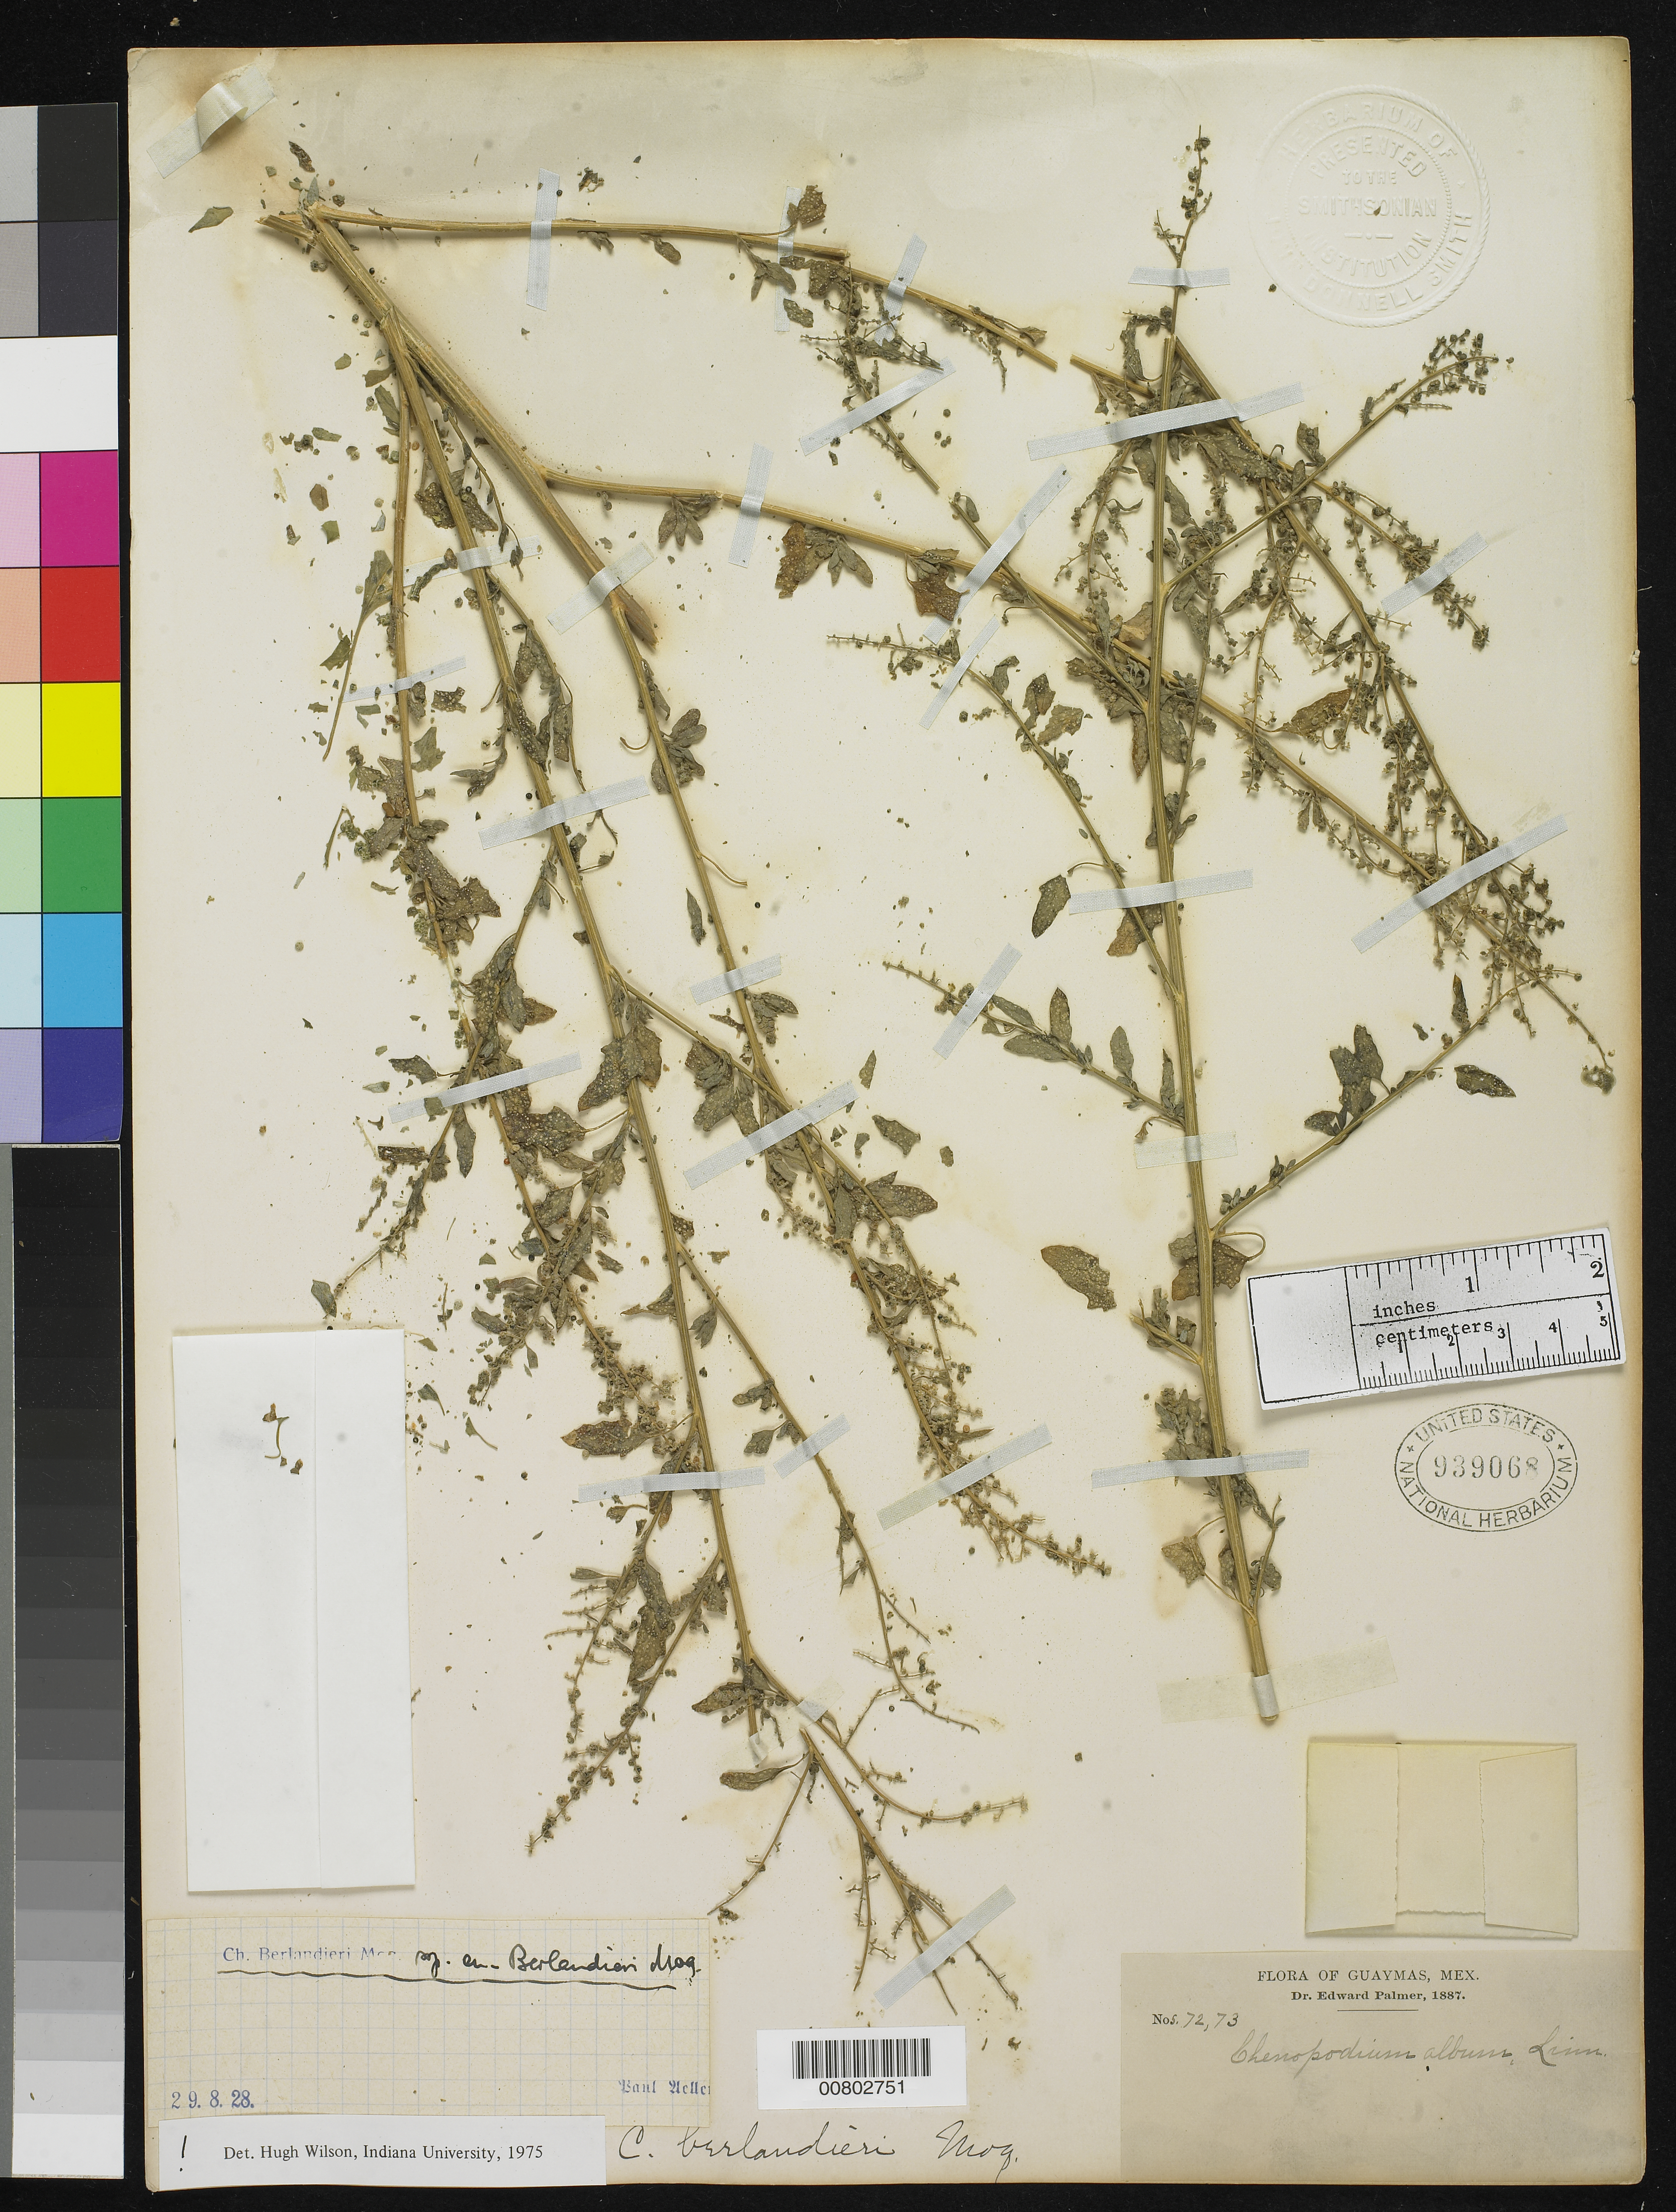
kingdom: Plantae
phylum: Tracheophyta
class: Magnoliopsida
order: Caryophyllales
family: Amaranthaceae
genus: Chenopodium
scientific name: Chenopodium berlandieri subsp. berlandieri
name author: Moq.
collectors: E. Palmer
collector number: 72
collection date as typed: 1887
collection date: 1887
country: Mexico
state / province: Sonora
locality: Guaymas, Sonora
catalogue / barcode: US 939068